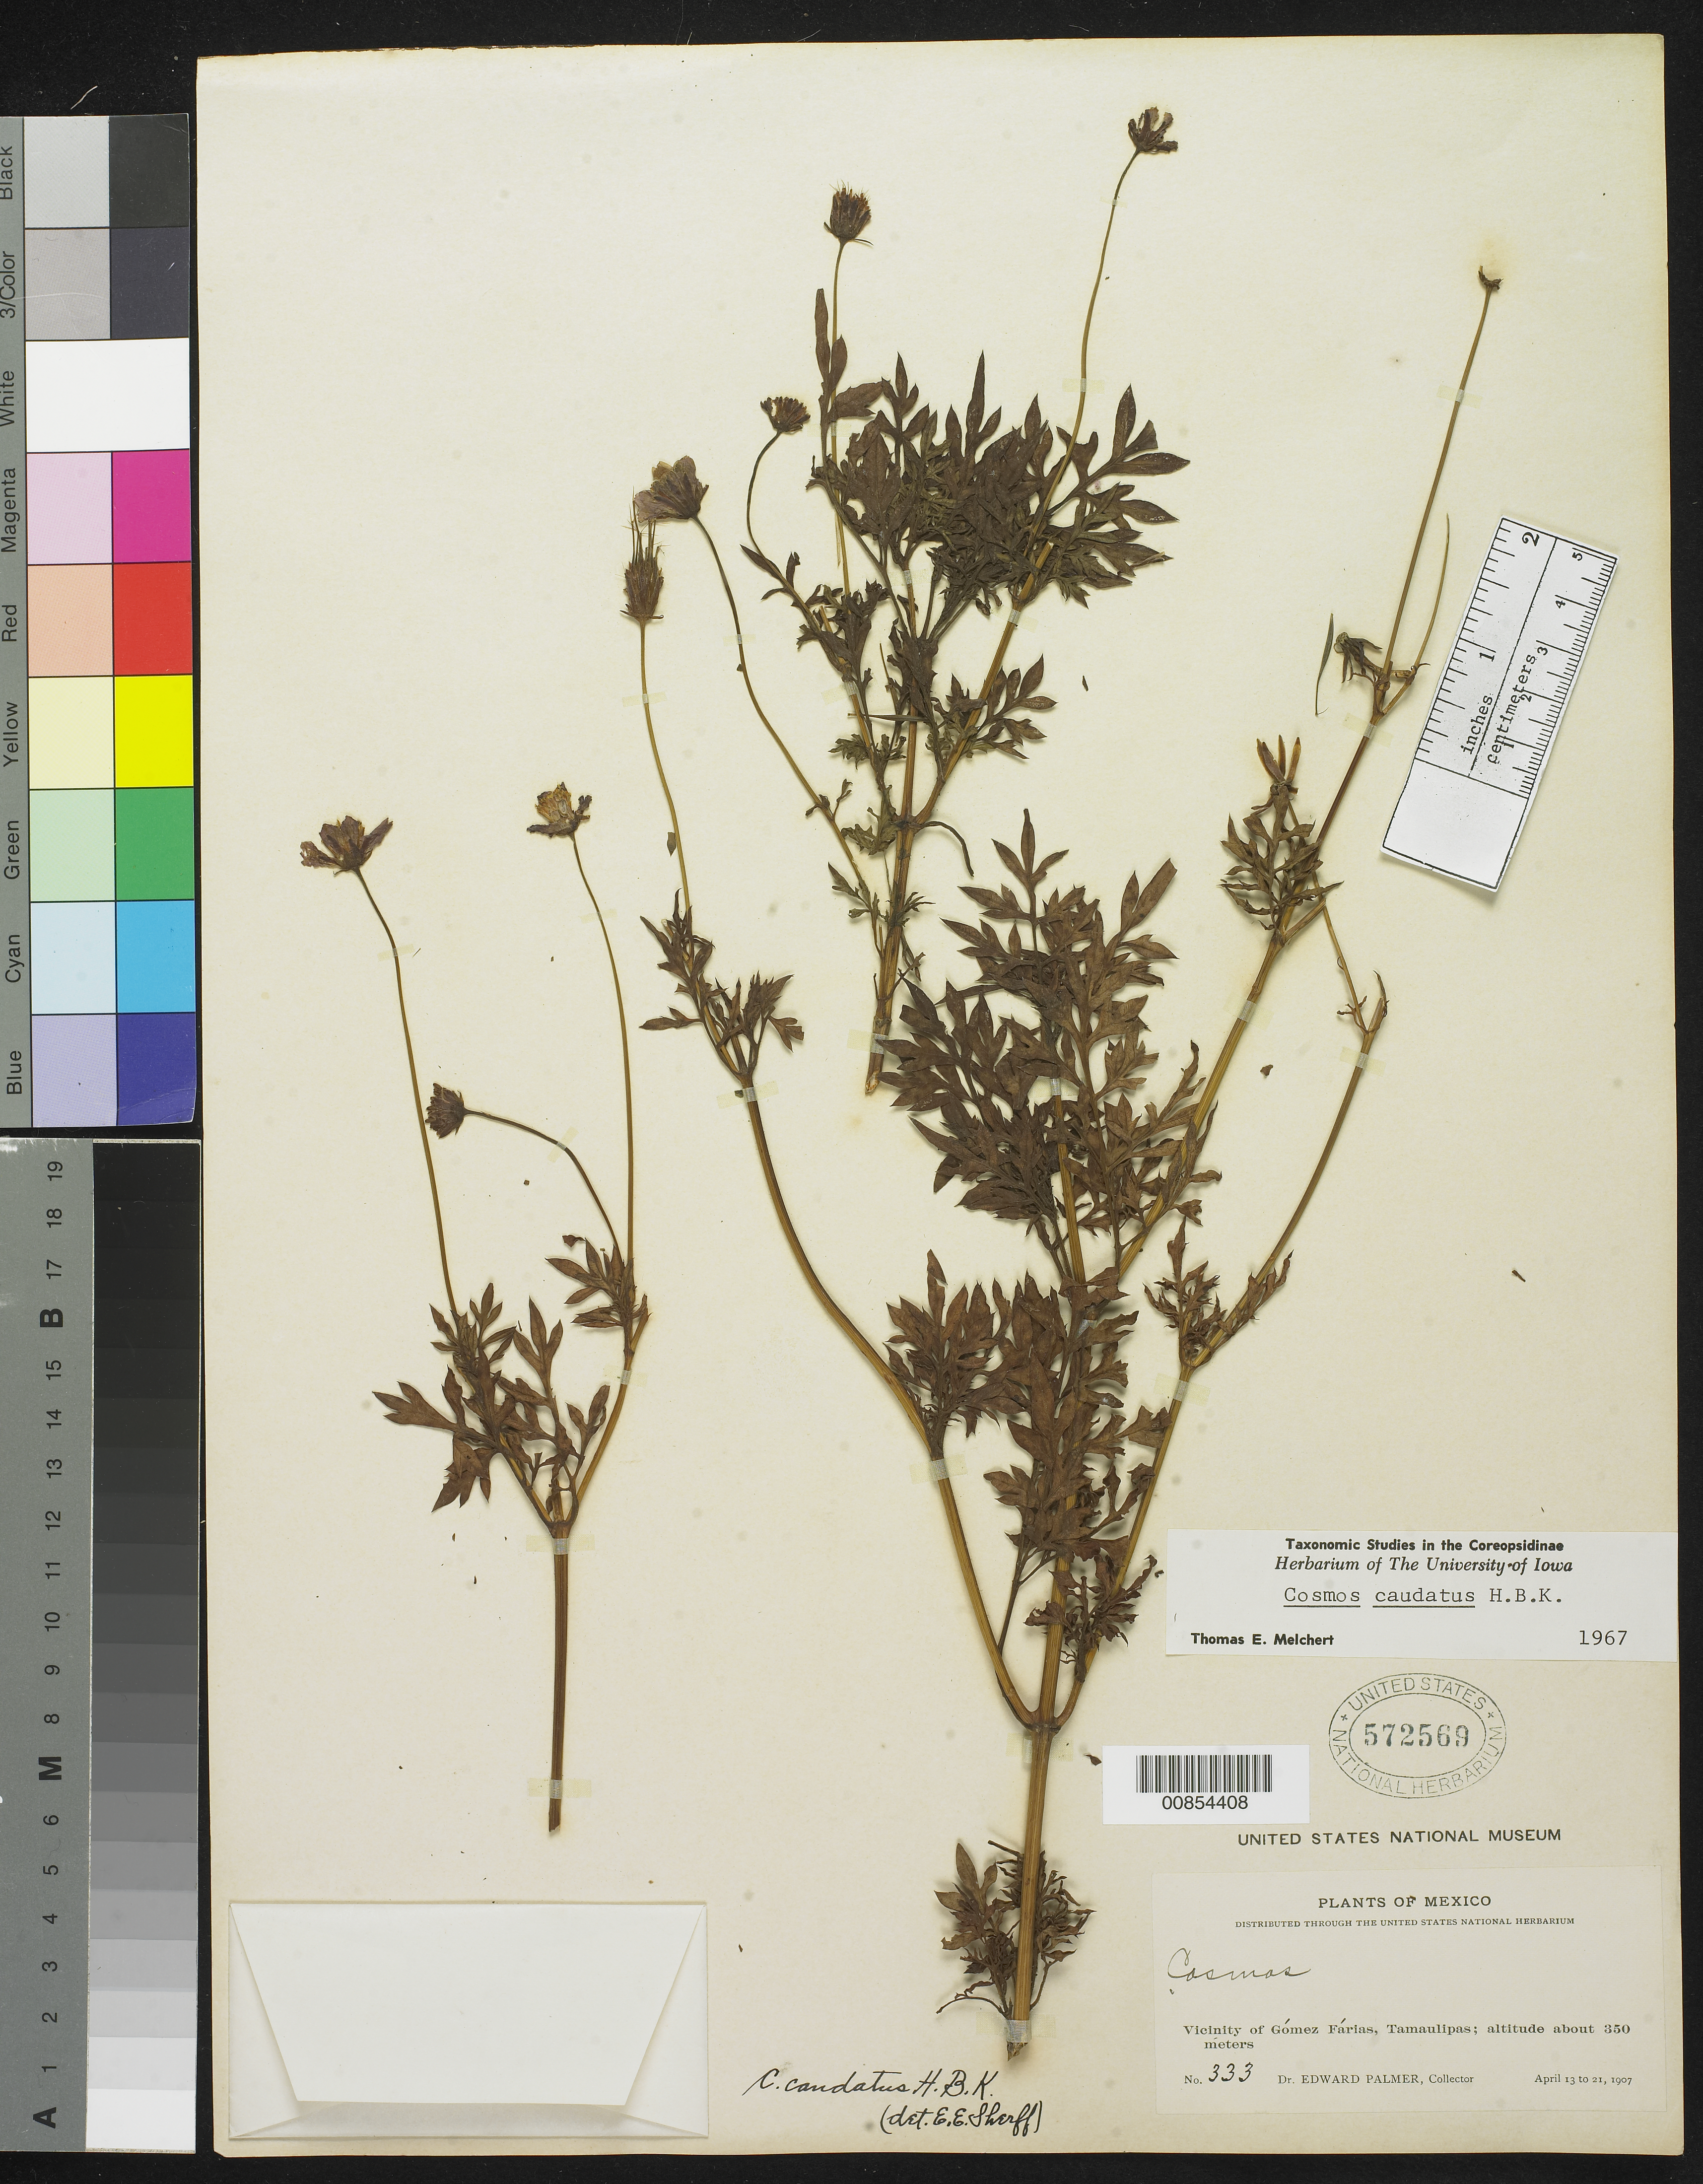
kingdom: Plantae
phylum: Tracheophyta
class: Magnoliopsida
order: Asterales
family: Asteraceae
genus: Cosmos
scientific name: Cosmos caudatus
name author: Kunth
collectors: E. Palmer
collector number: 333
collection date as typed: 13 Apr 1907 to 21 Apr 1907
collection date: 1907-04-13/1907-04-21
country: Mexico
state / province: Tamaulipas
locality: Vicinity of Gómez Farias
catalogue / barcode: US 572569